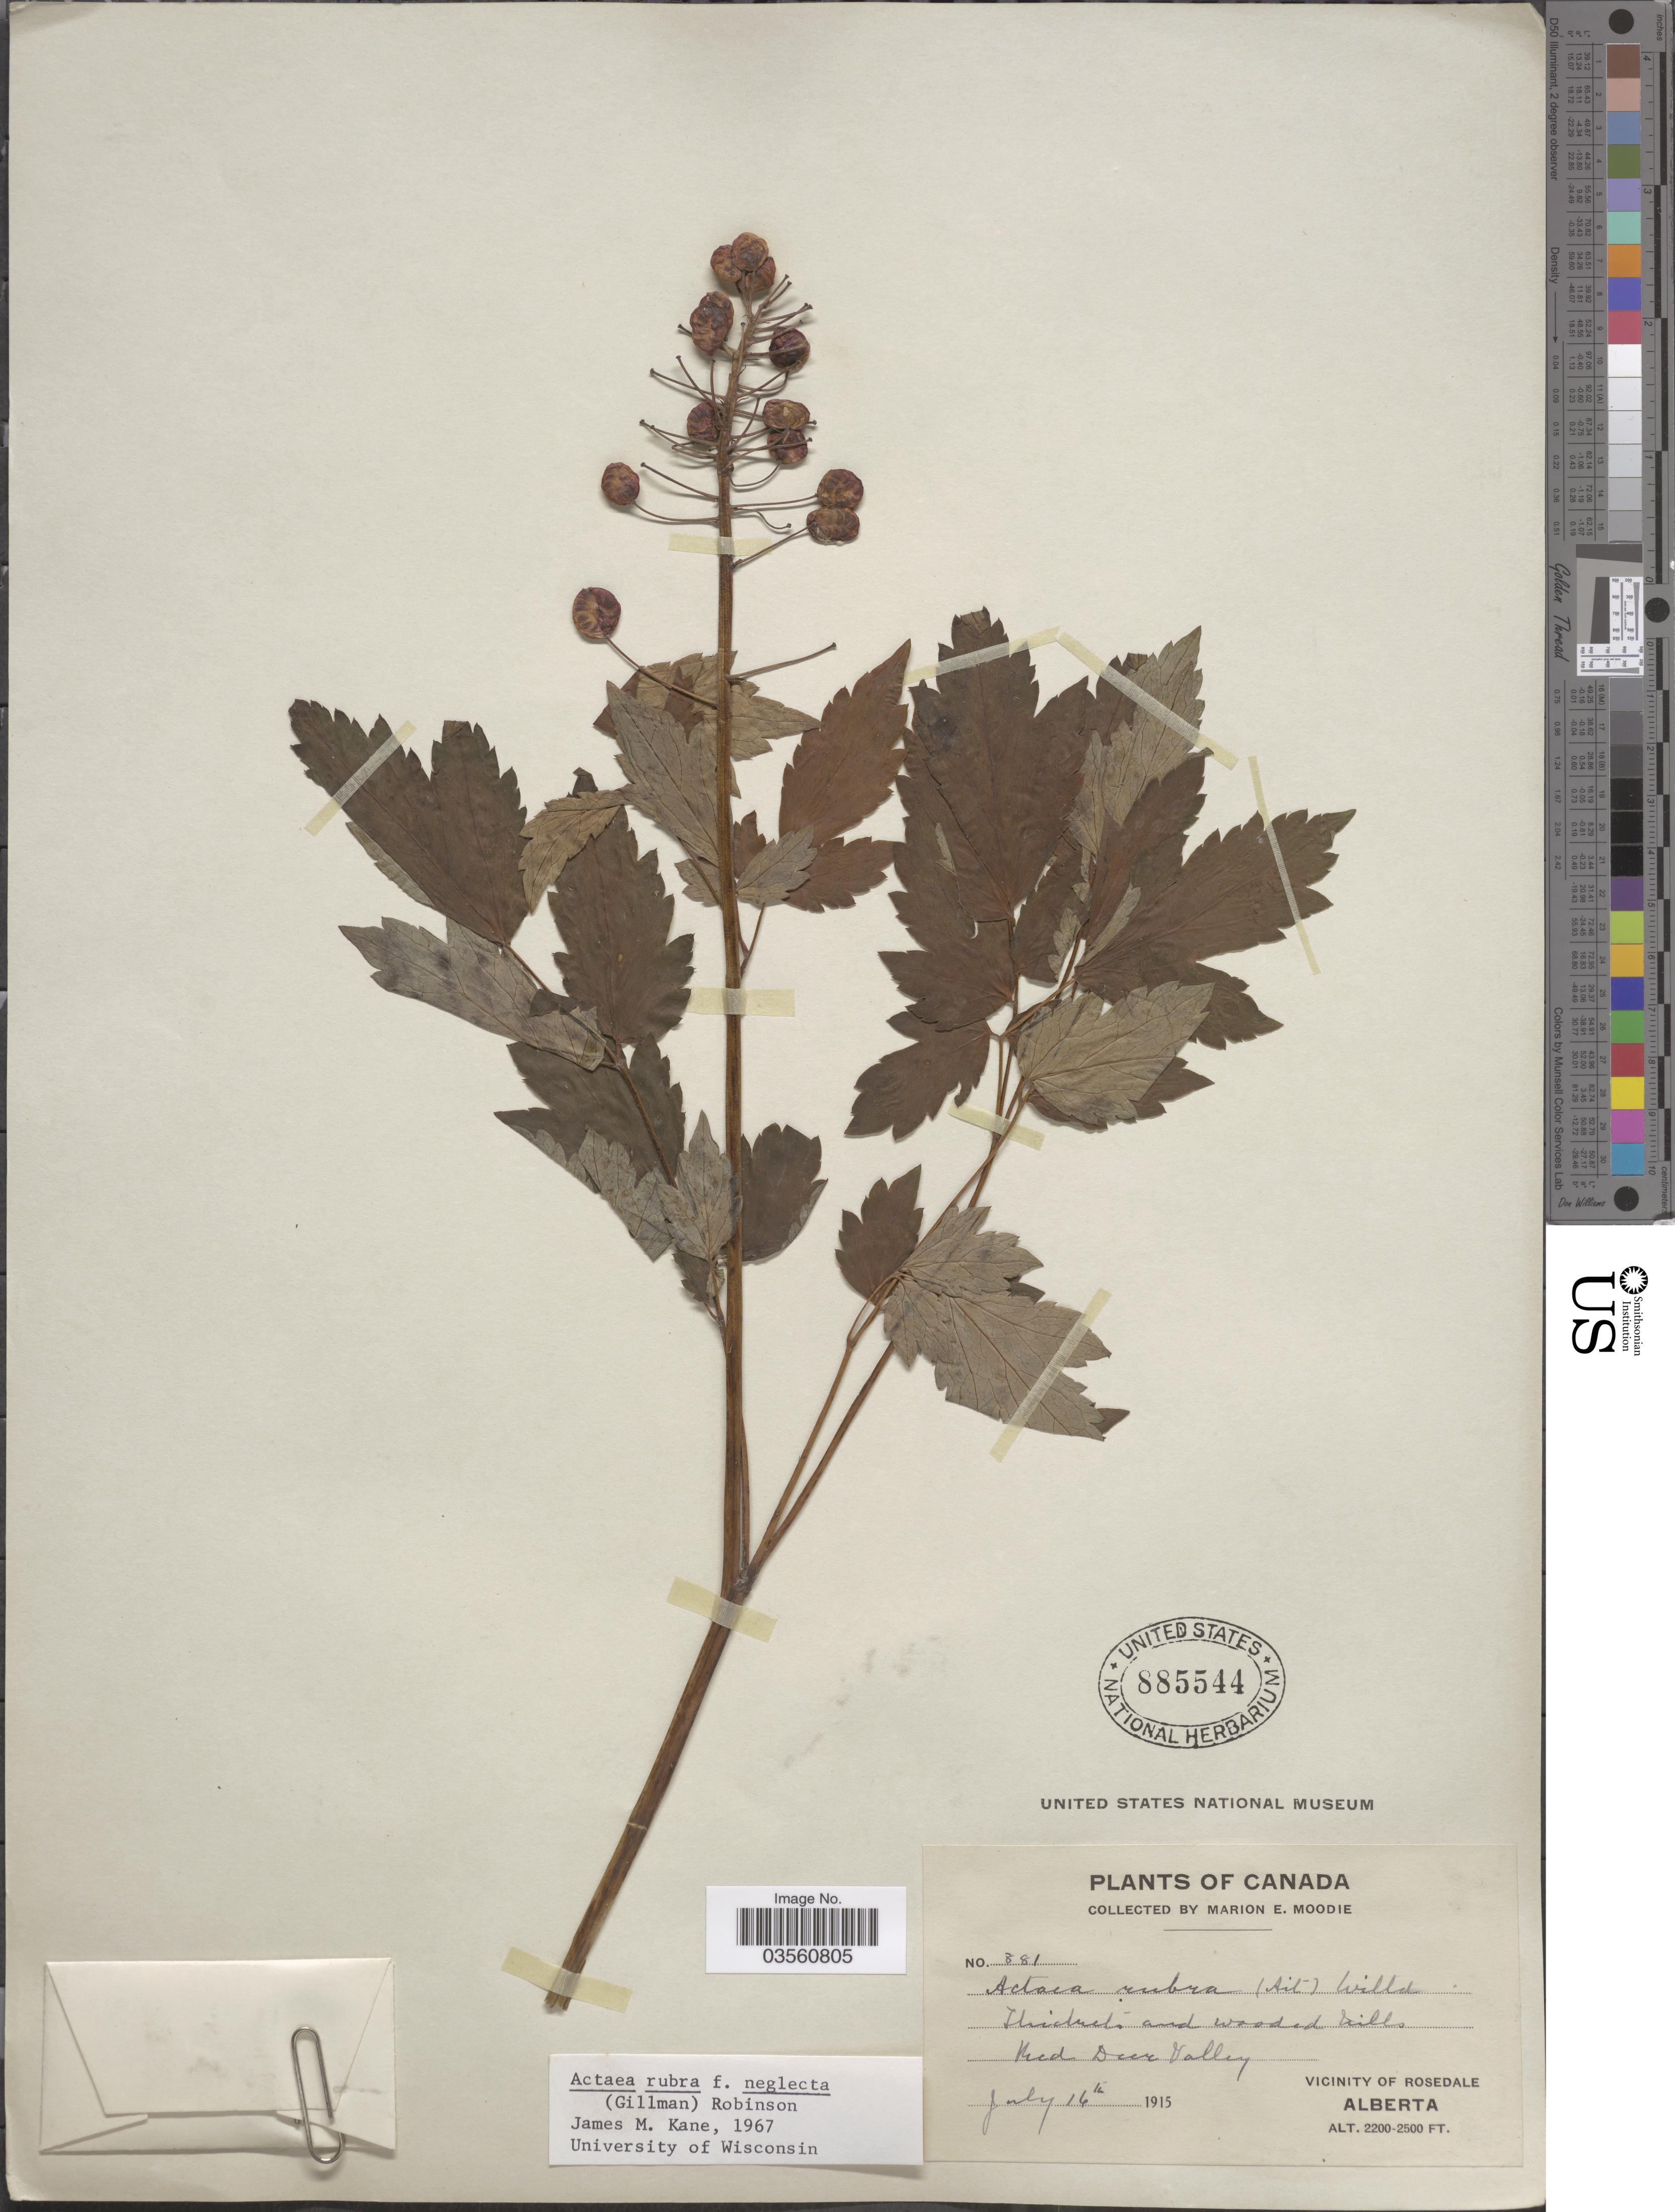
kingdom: Plantae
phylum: Tracheophyta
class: Magnoliopsida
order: Ranunculales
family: Ranunculaceae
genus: Actaea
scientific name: Actaea rubra f. neglecta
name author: (Gillman) B.L. Rob.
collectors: M. E. Moodie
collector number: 881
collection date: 1915-07-16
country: Canada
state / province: Alberta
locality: Red Deer Valley. Vicinity of Rosedale.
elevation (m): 671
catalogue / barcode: US 885544